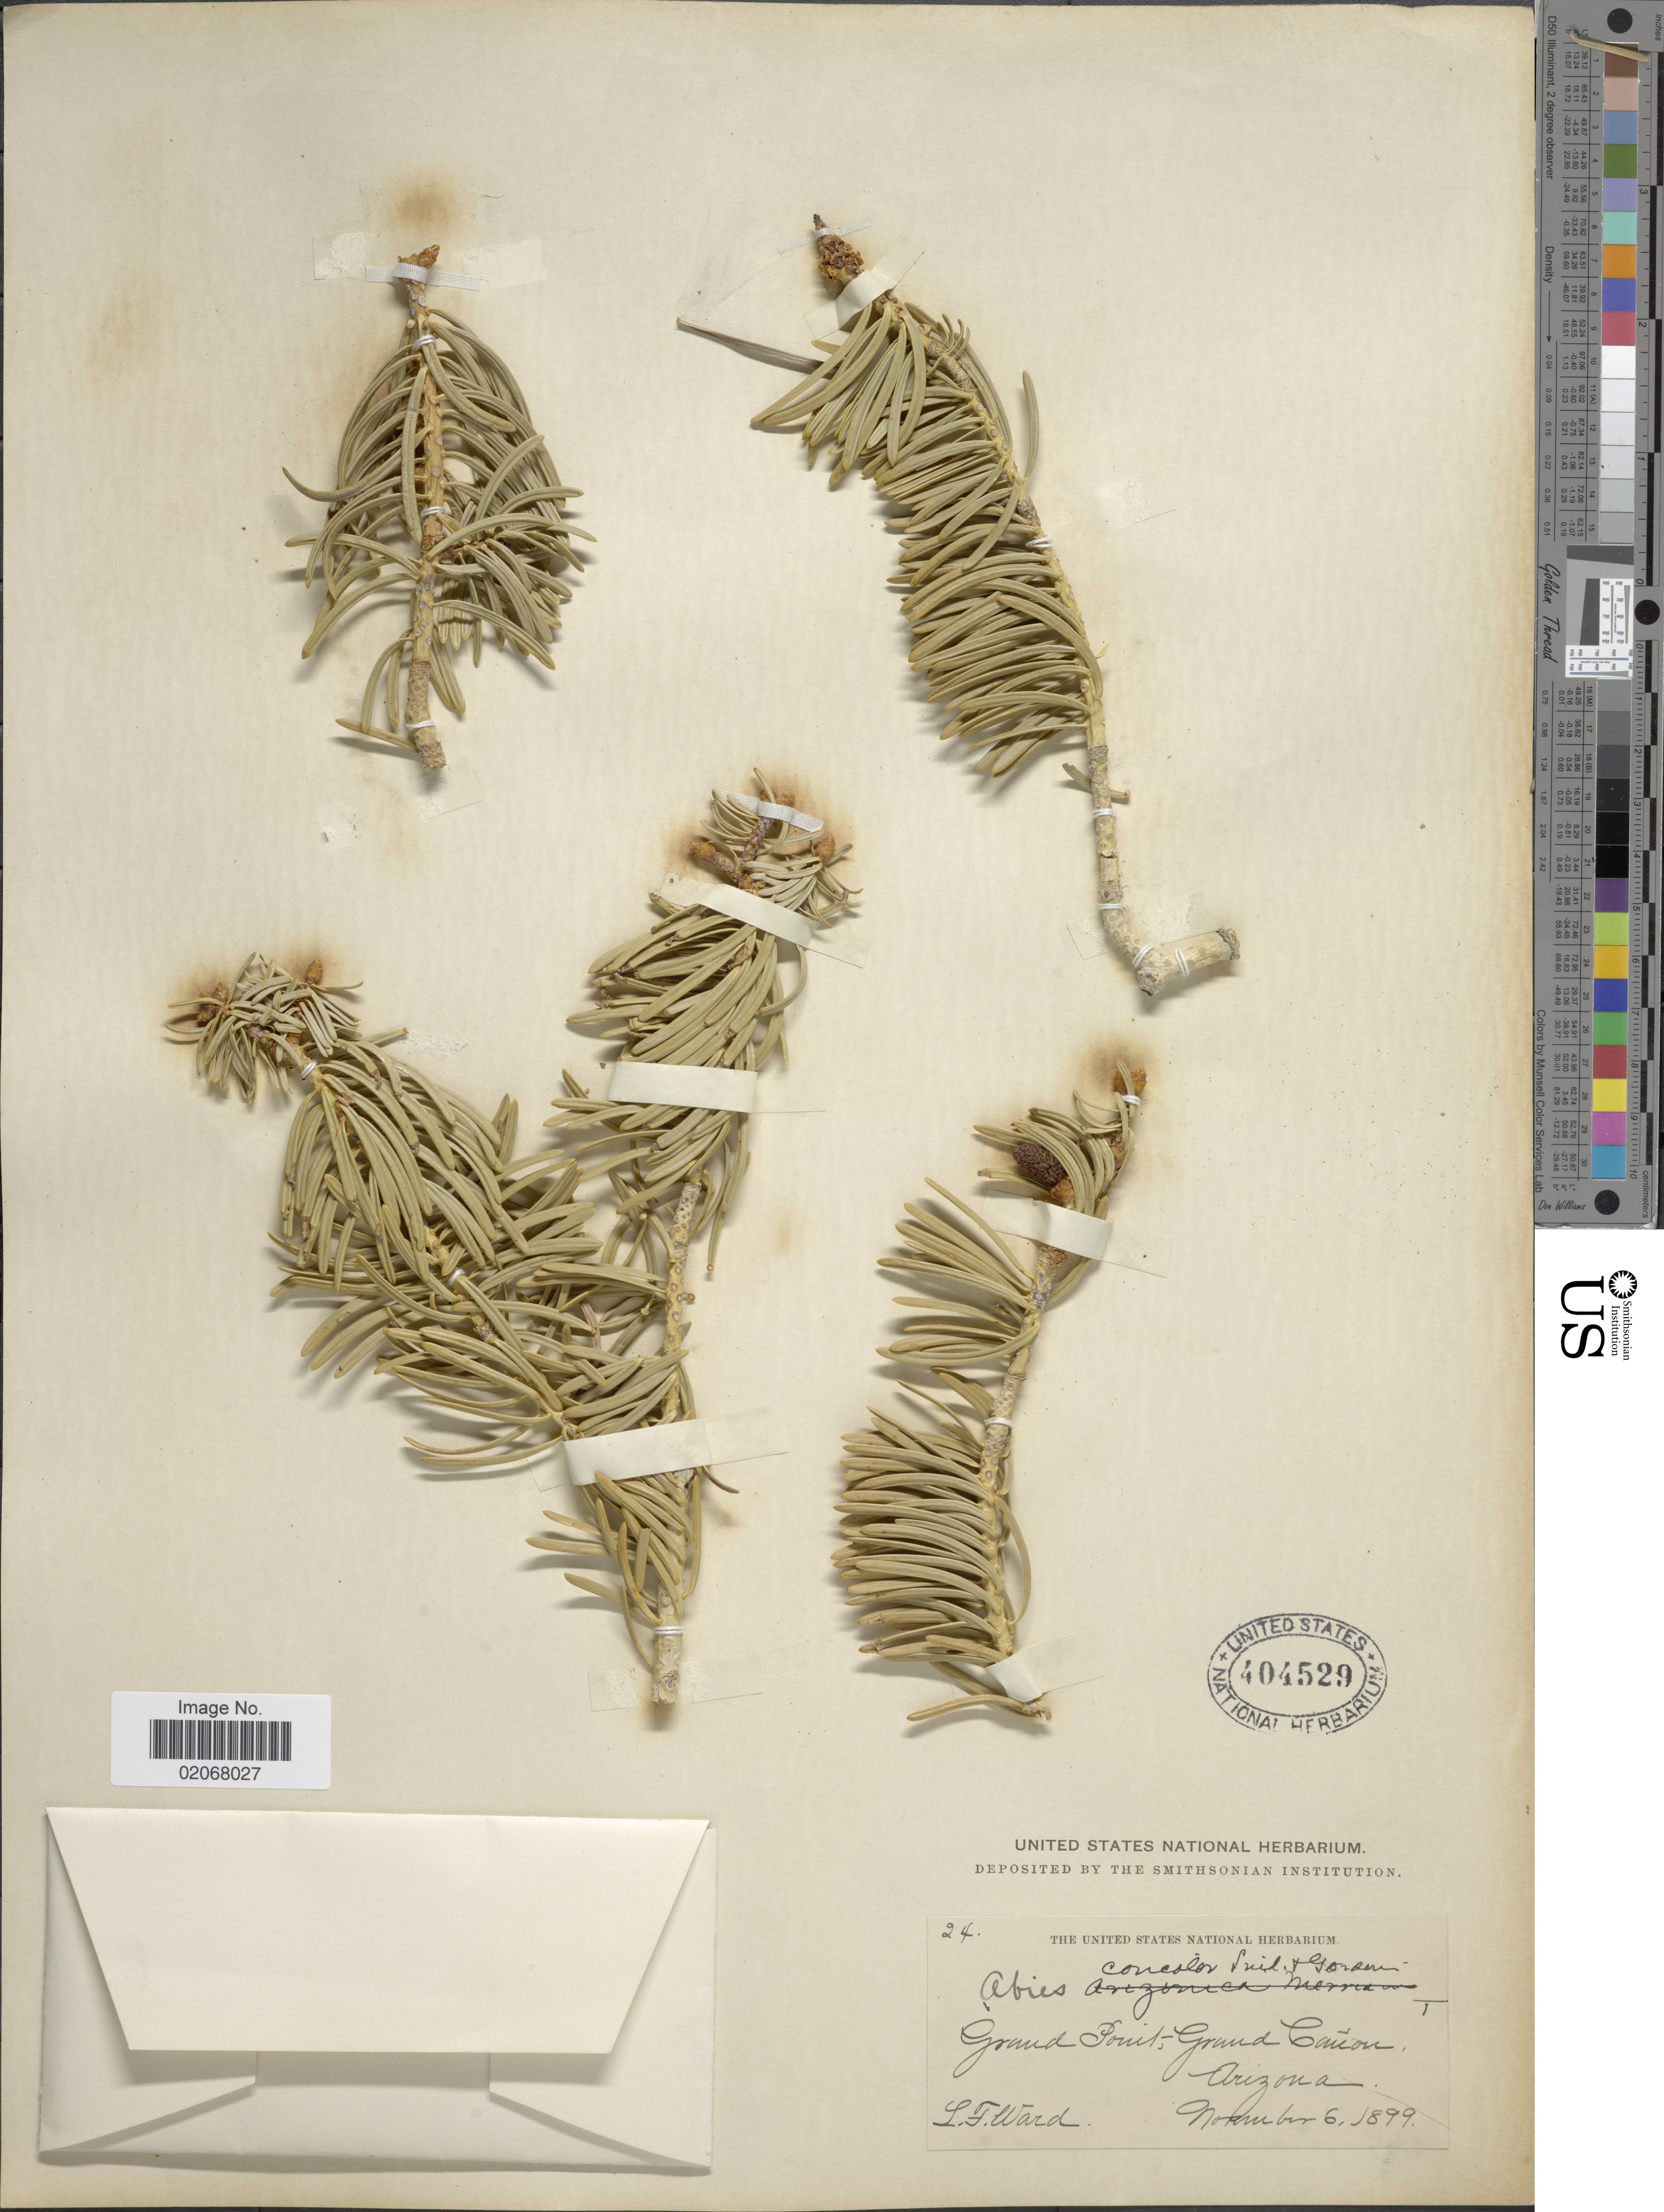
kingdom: Plantae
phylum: Tracheophyta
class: Pinopsida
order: Pinales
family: Pinaceae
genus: Abies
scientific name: Abies concolor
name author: (Gordon & Glend.) Lindl. ex Hildebr.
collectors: L. Ward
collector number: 24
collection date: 1899-11-06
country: United States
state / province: Arizona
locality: Grand Point, Grand Canon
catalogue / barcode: US 404529